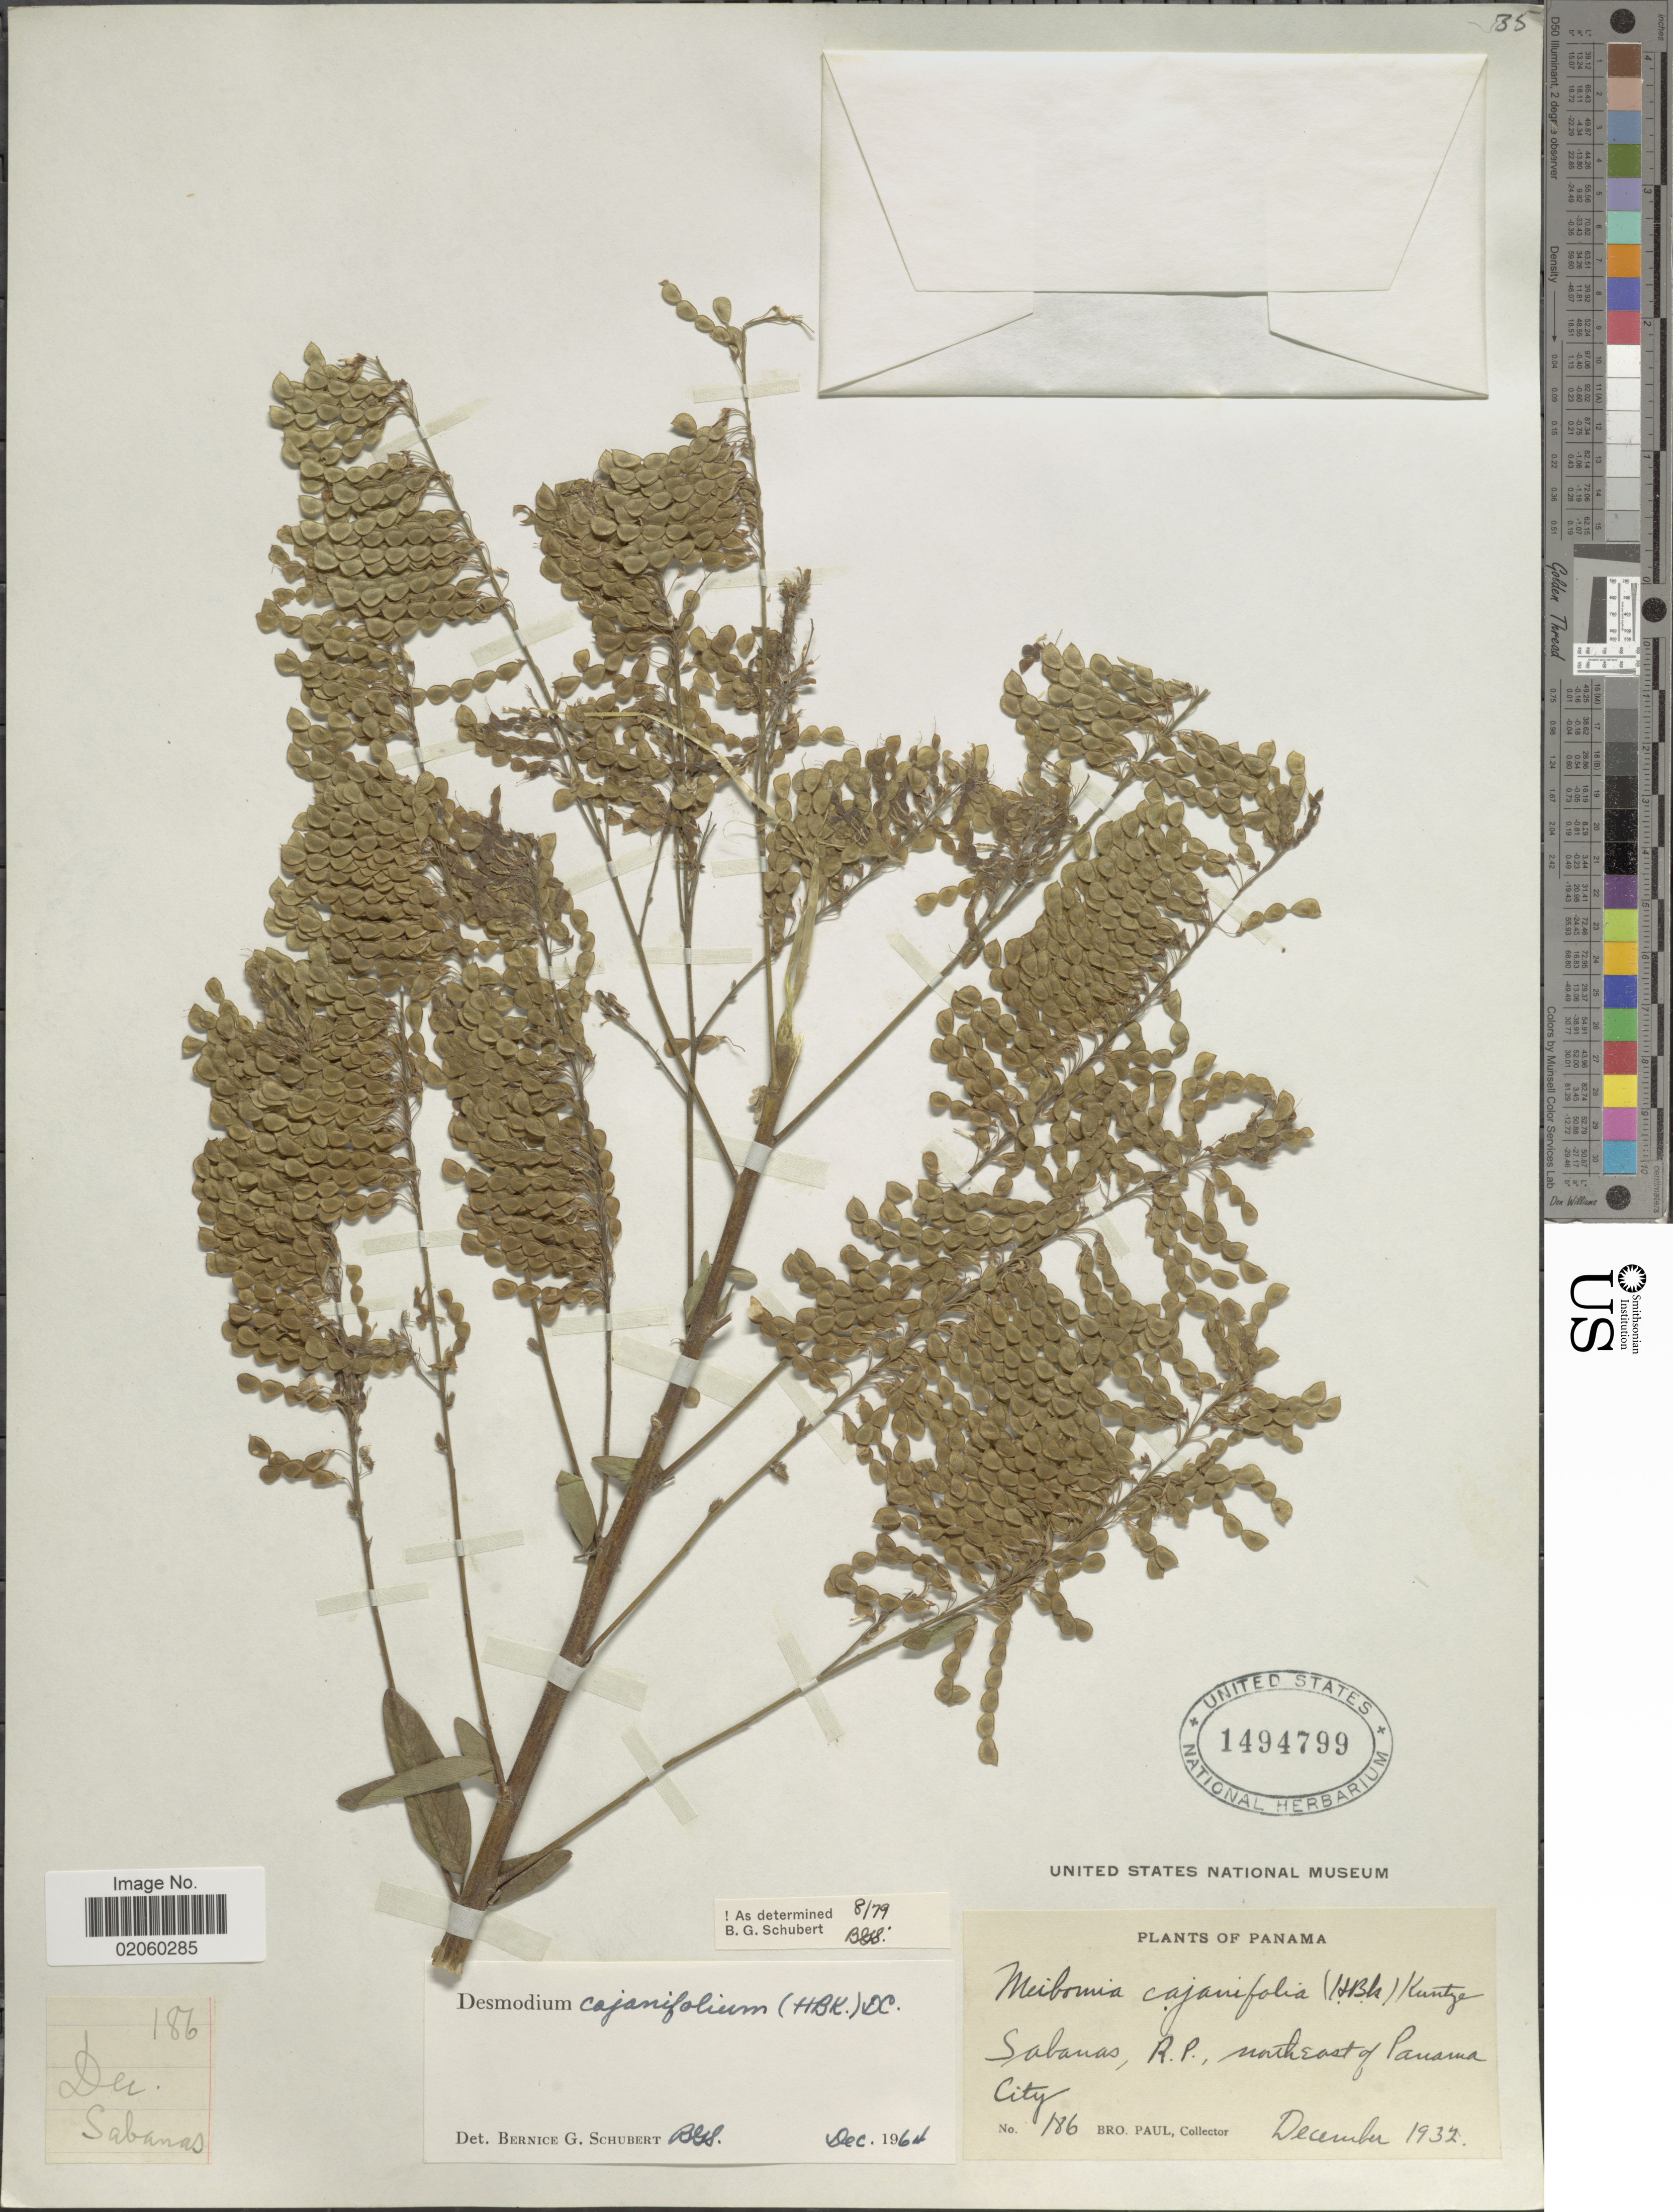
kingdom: Plantae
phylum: Tracheophyta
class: Magnoliopsida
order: Fabales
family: Fabaceae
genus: Desmodium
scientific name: Desmodium cajanifolium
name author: (Kunth) DC.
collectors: B. Paul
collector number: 186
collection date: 1932-12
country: Panama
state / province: Panamá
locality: Sabanas, R. P. northeast of Panama City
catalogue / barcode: US 1494799